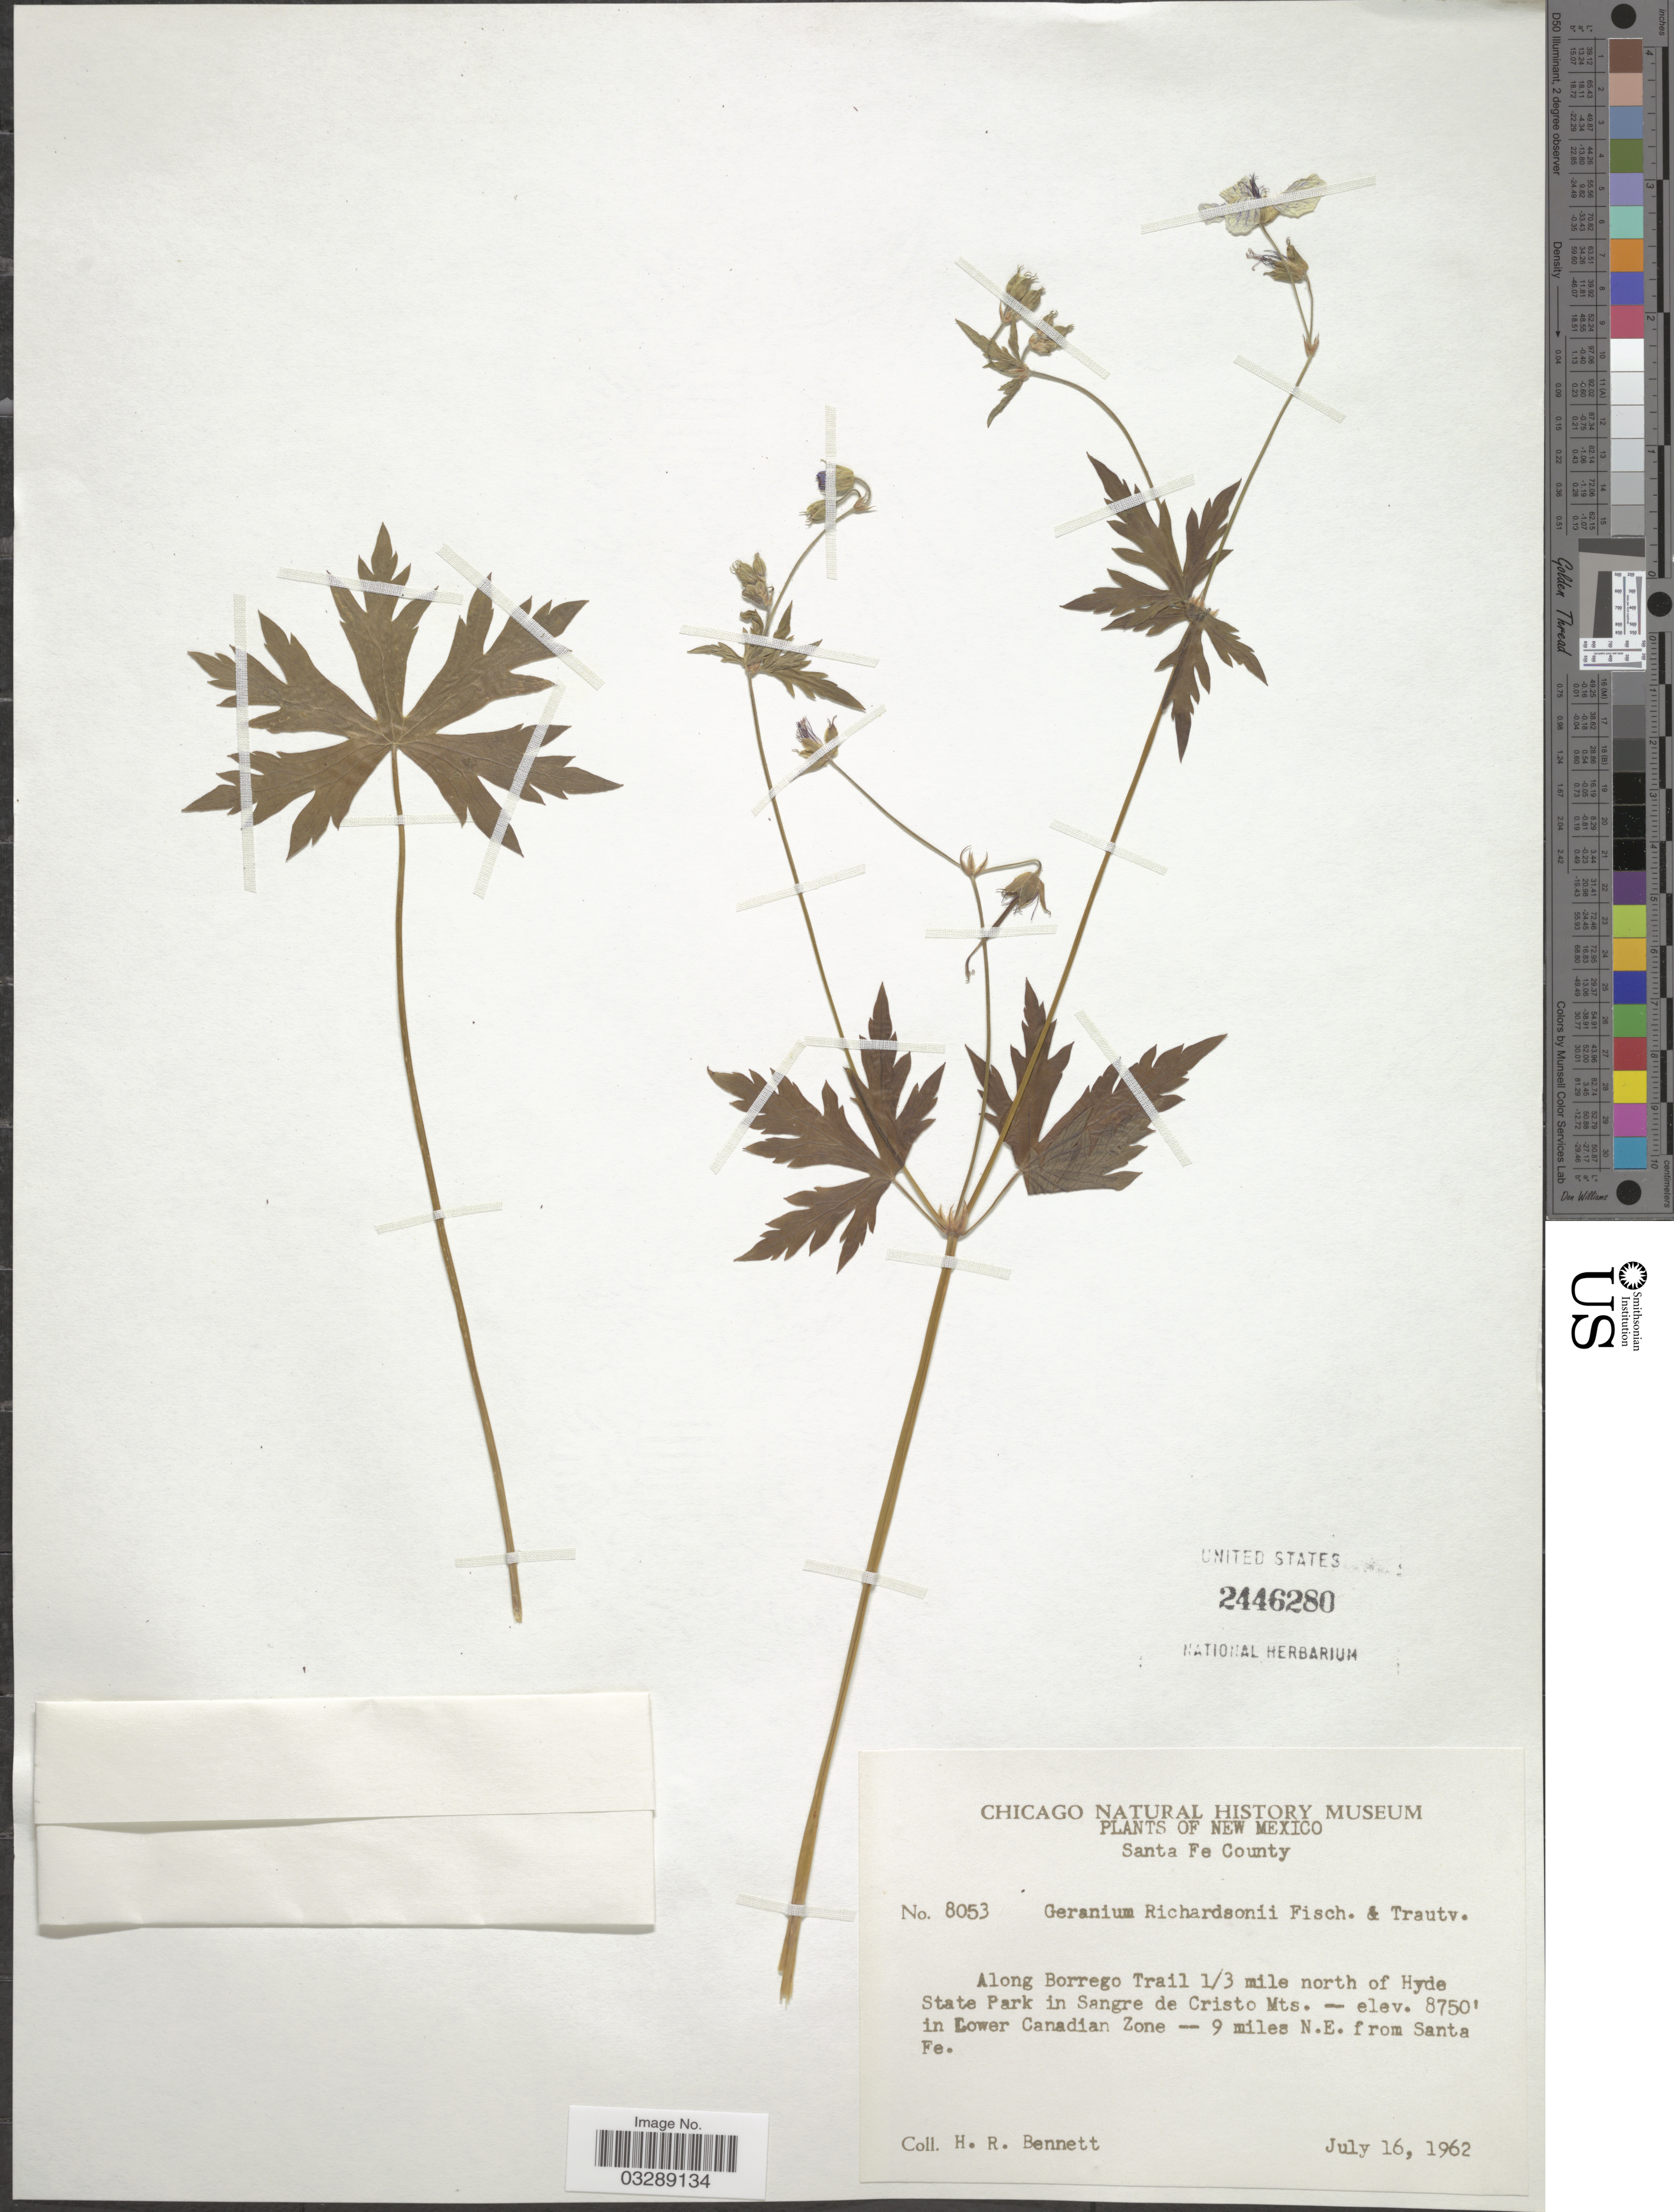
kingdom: Plantae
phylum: Tracheophyta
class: Magnoliopsida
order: Geraniales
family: Geraniaceae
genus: Geranium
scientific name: Geranium richardsonii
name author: Fisch. & Trautv.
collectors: H. R. Bennett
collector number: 8053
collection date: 1962-07-16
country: United States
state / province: New Mexico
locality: Santa Fe County. Along Borrego Trail 1/3 mile north of Hyde State Park in Sangre de Cristo Mts. Lower Canadian Zone--9 miles N.E. from Santa Fe.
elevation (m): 2667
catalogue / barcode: US 2446280